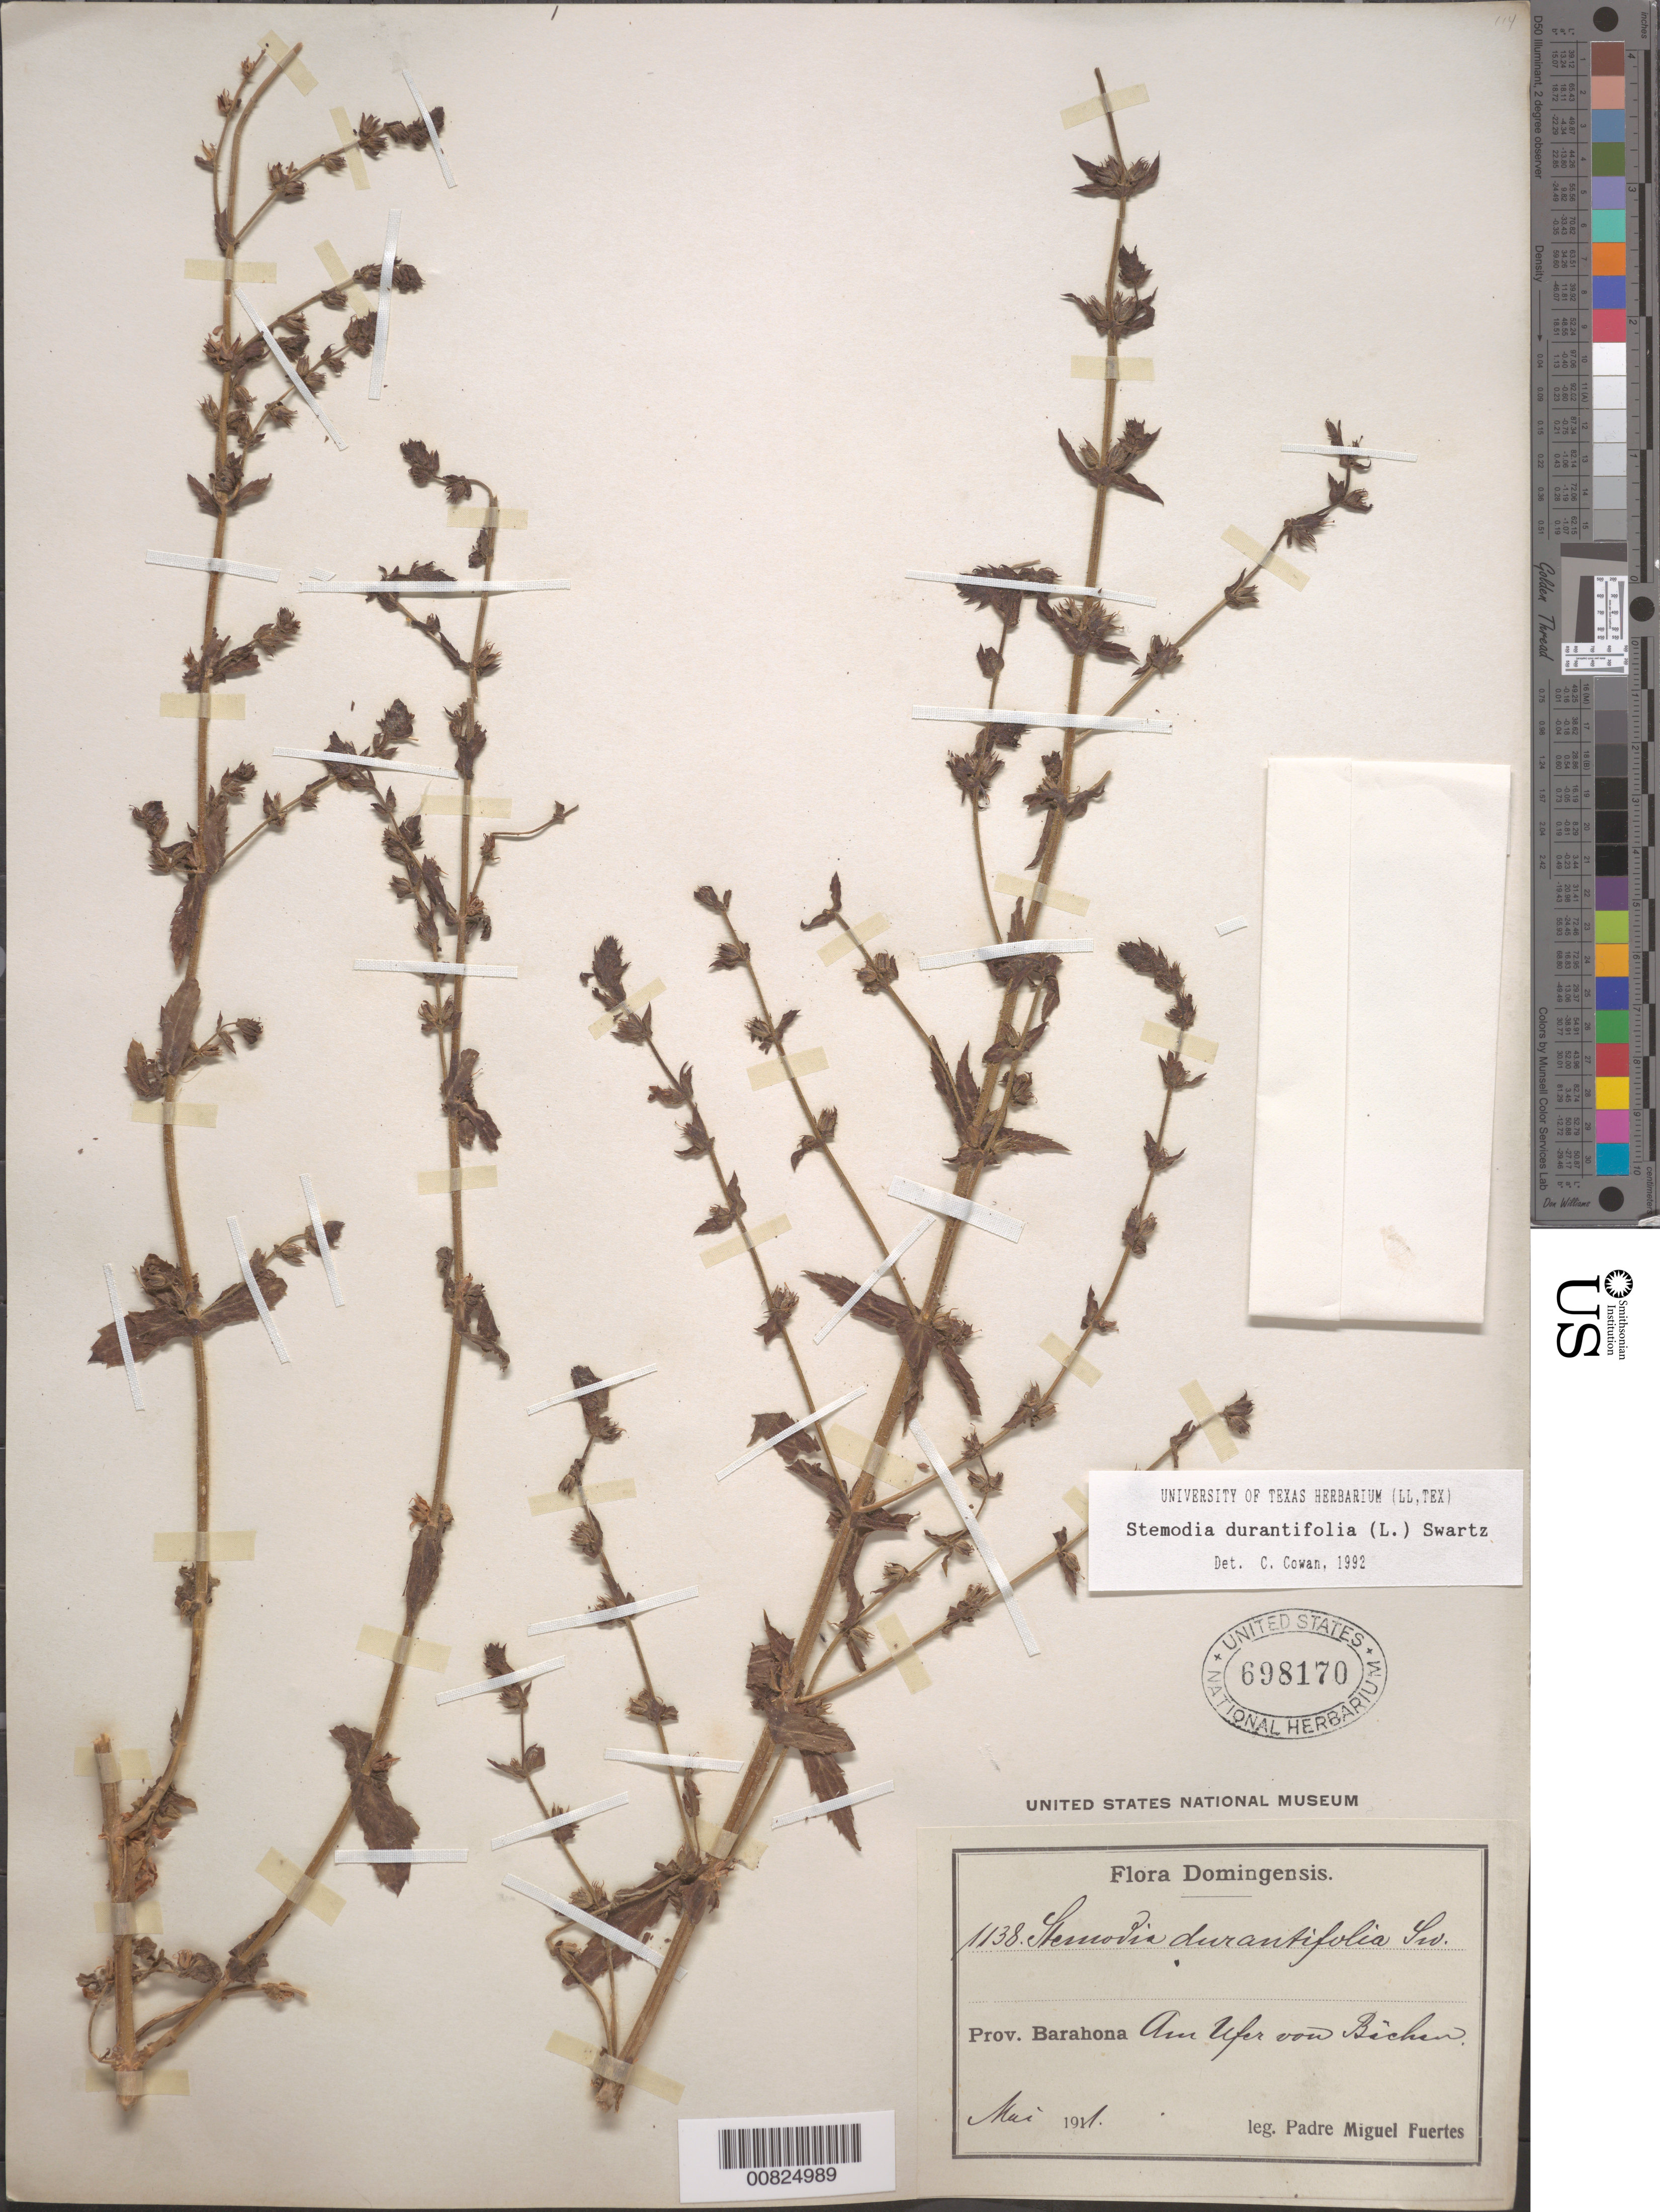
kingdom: Plantae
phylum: Tracheophyta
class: Magnoliopsida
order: Lamiales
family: Plantaginaceae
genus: Stemodia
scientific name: Stemodia durantifolia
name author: (L.) Sw.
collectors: M. D. Fuertes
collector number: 1138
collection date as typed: May 1911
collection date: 1911-05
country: Dominican Republic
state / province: Barahona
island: Hispaniola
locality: "Au Ufer voou Bicheu"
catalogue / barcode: US 698170